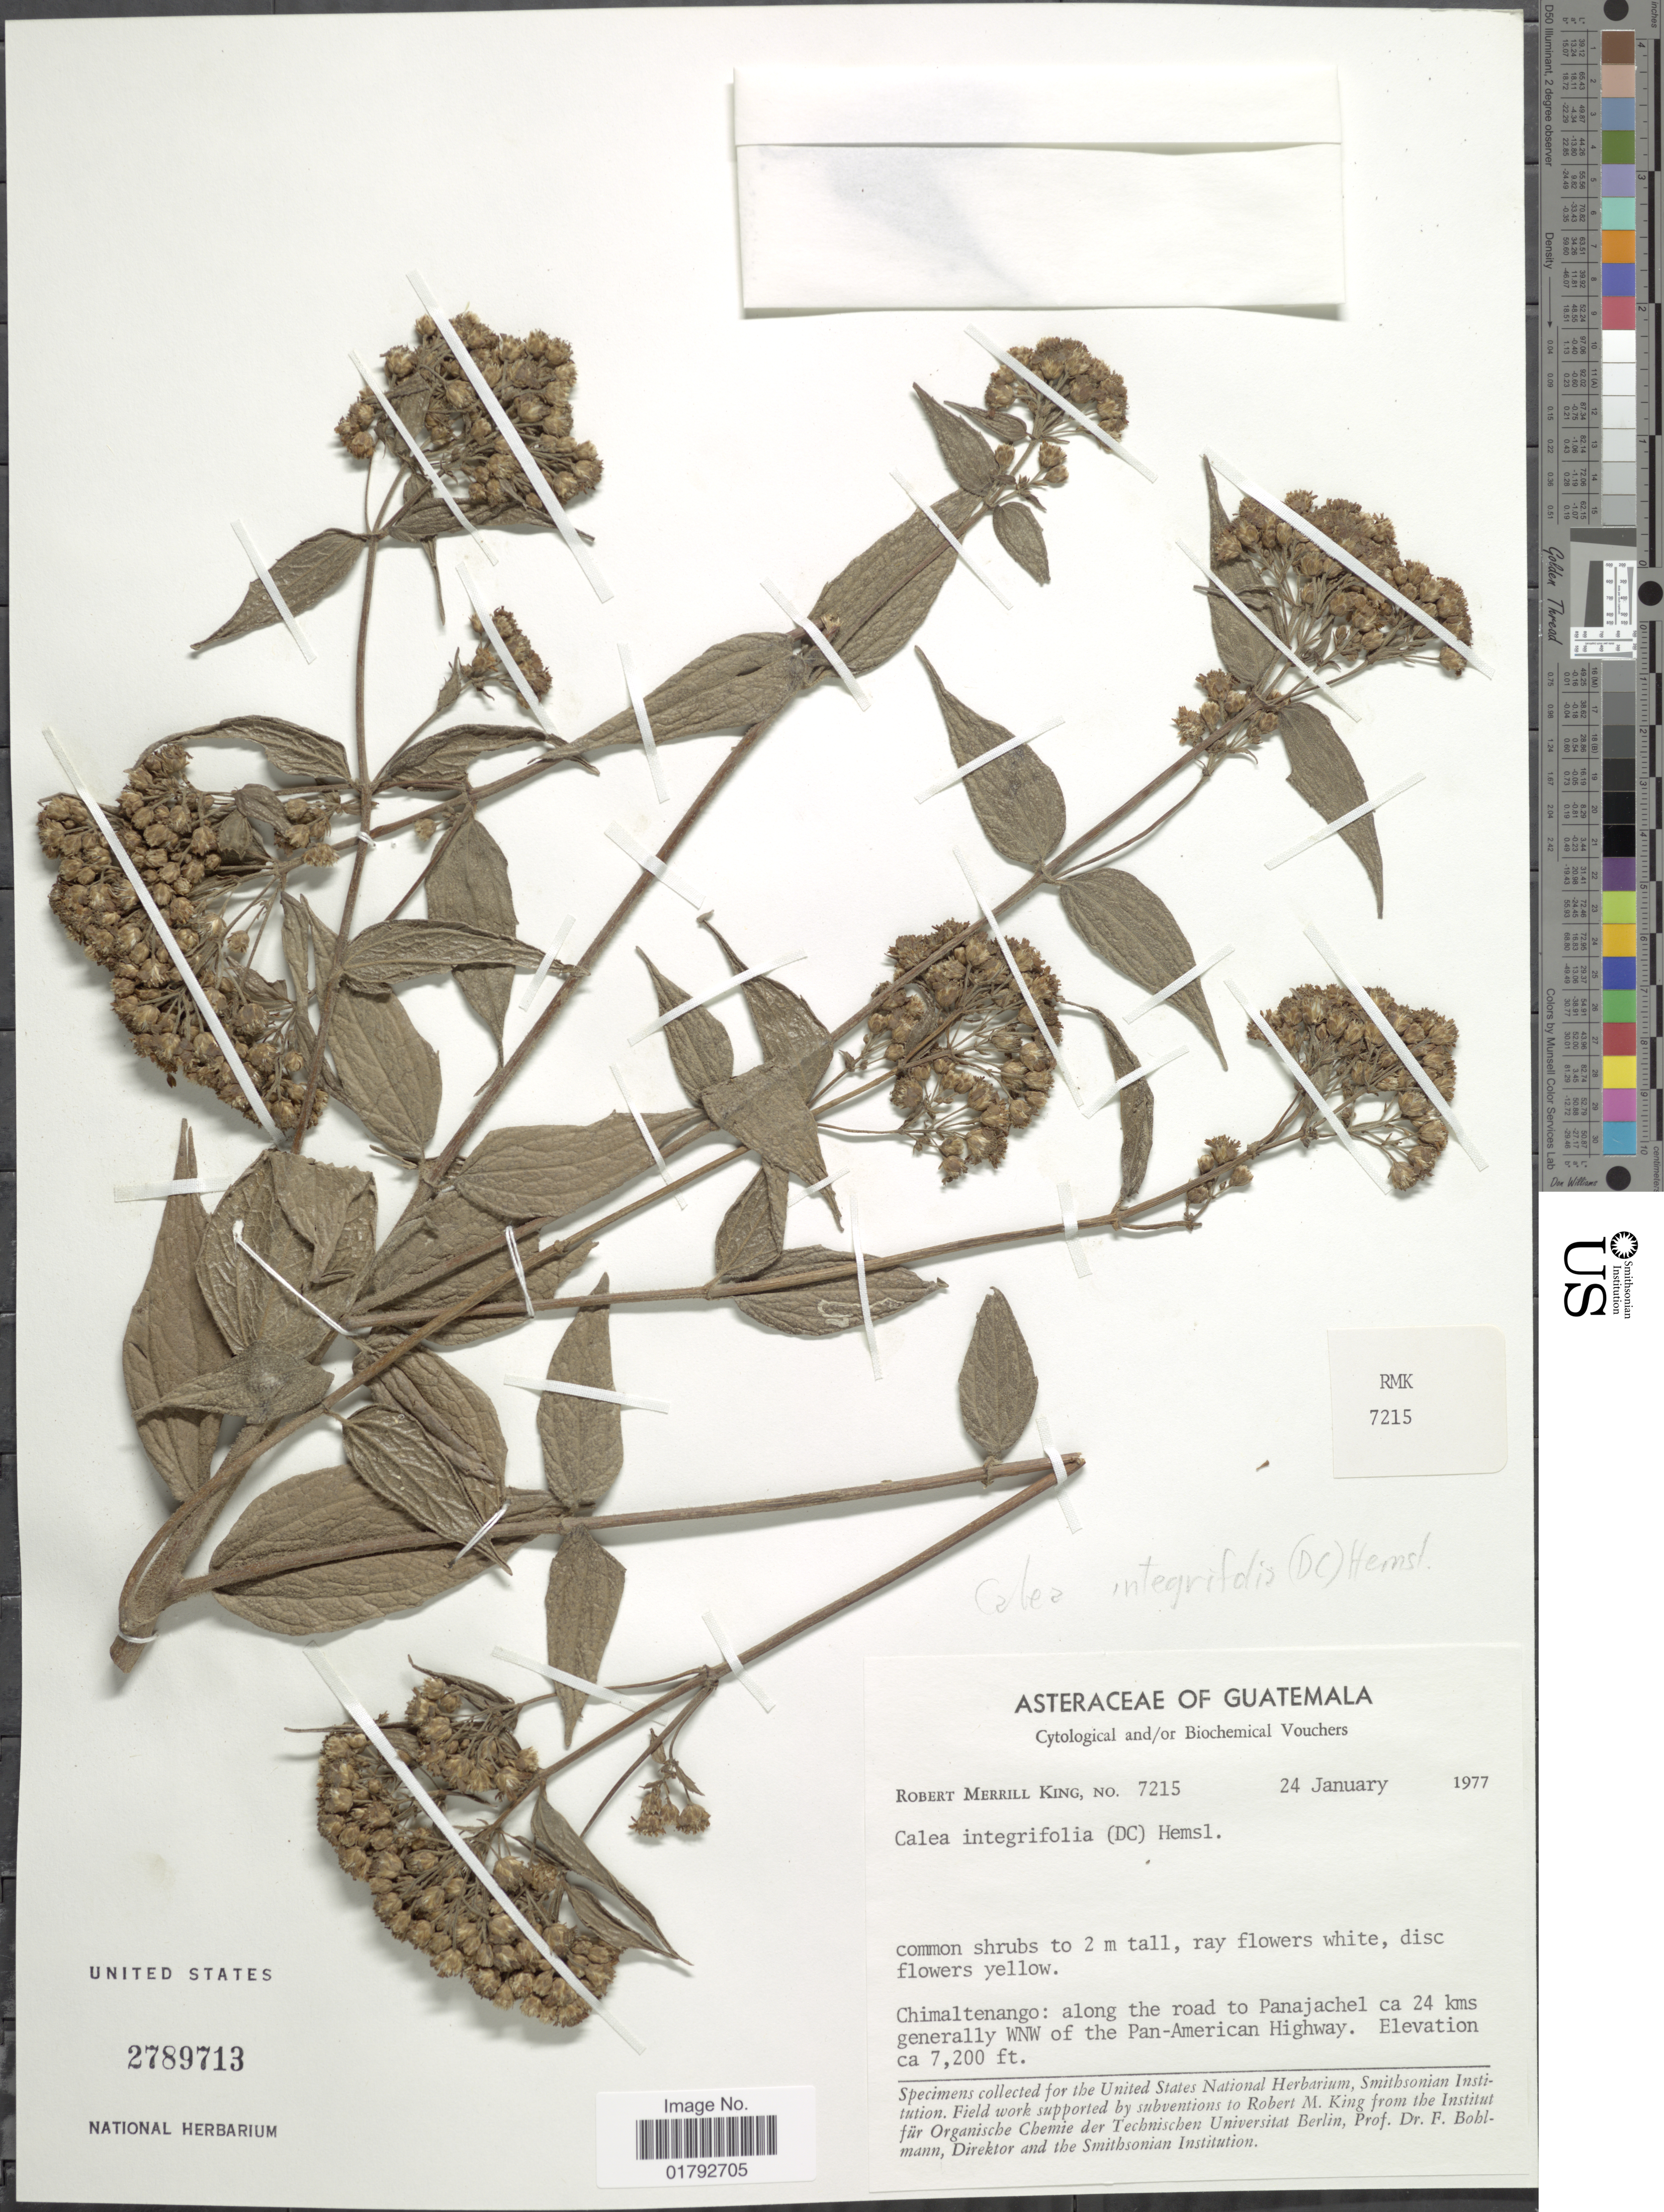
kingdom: Plantae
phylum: Tracheophyta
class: Magnoliopsida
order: Asterales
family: Asteraceae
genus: Alloispermum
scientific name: Alloispermum integrifolium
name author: (DC.) H. Rob.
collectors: R. M. King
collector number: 7215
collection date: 1977-01-24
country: Guatemala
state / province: Chimaltenango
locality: Chimaltenango: Along the road to Panajachel ca 24 kms generally WNW of the Pan-America Highway.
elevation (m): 2195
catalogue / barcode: US 2789713